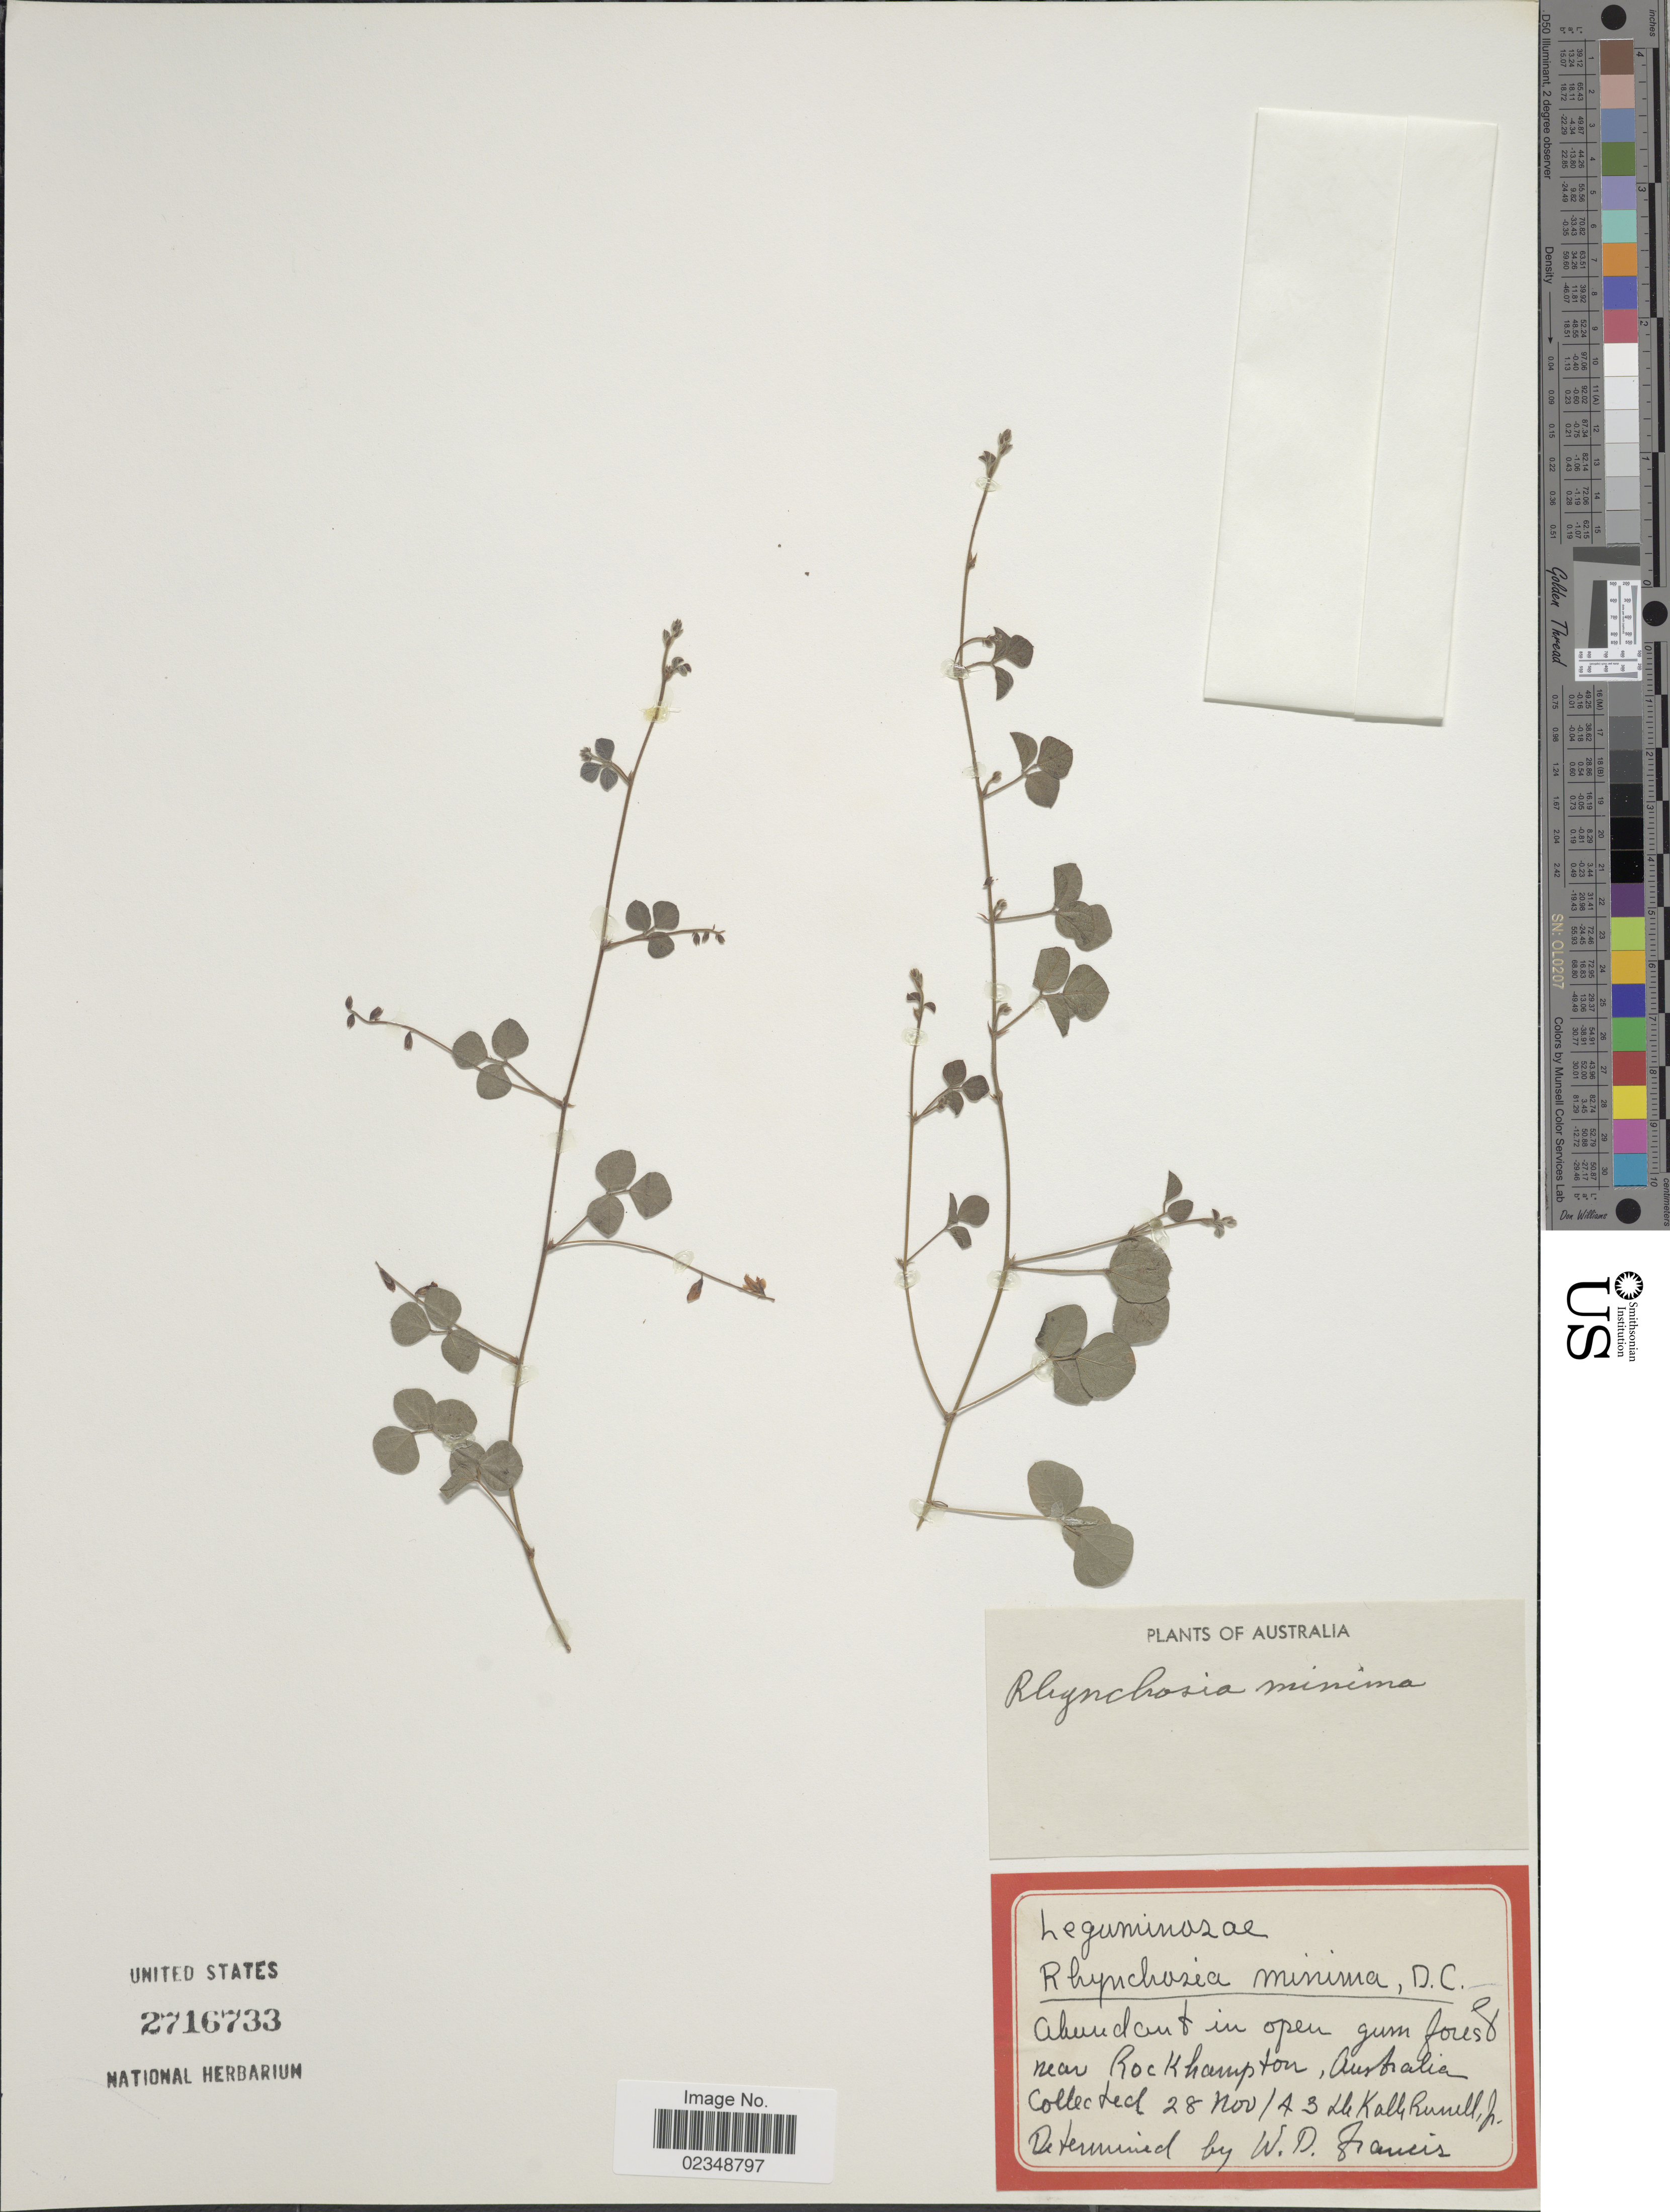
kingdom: Plantae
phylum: Tracheophyta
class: Magnoliopsida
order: Fabales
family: Fabaceae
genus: Rhynchosia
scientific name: Rhynchosia minima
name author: (L.) DC.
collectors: D. Russell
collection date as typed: Transcribed d/m/y: 28/11/43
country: Australia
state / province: Queensland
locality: Abundant in open gum forest near Rockhampton, Australia.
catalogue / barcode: US 2716733